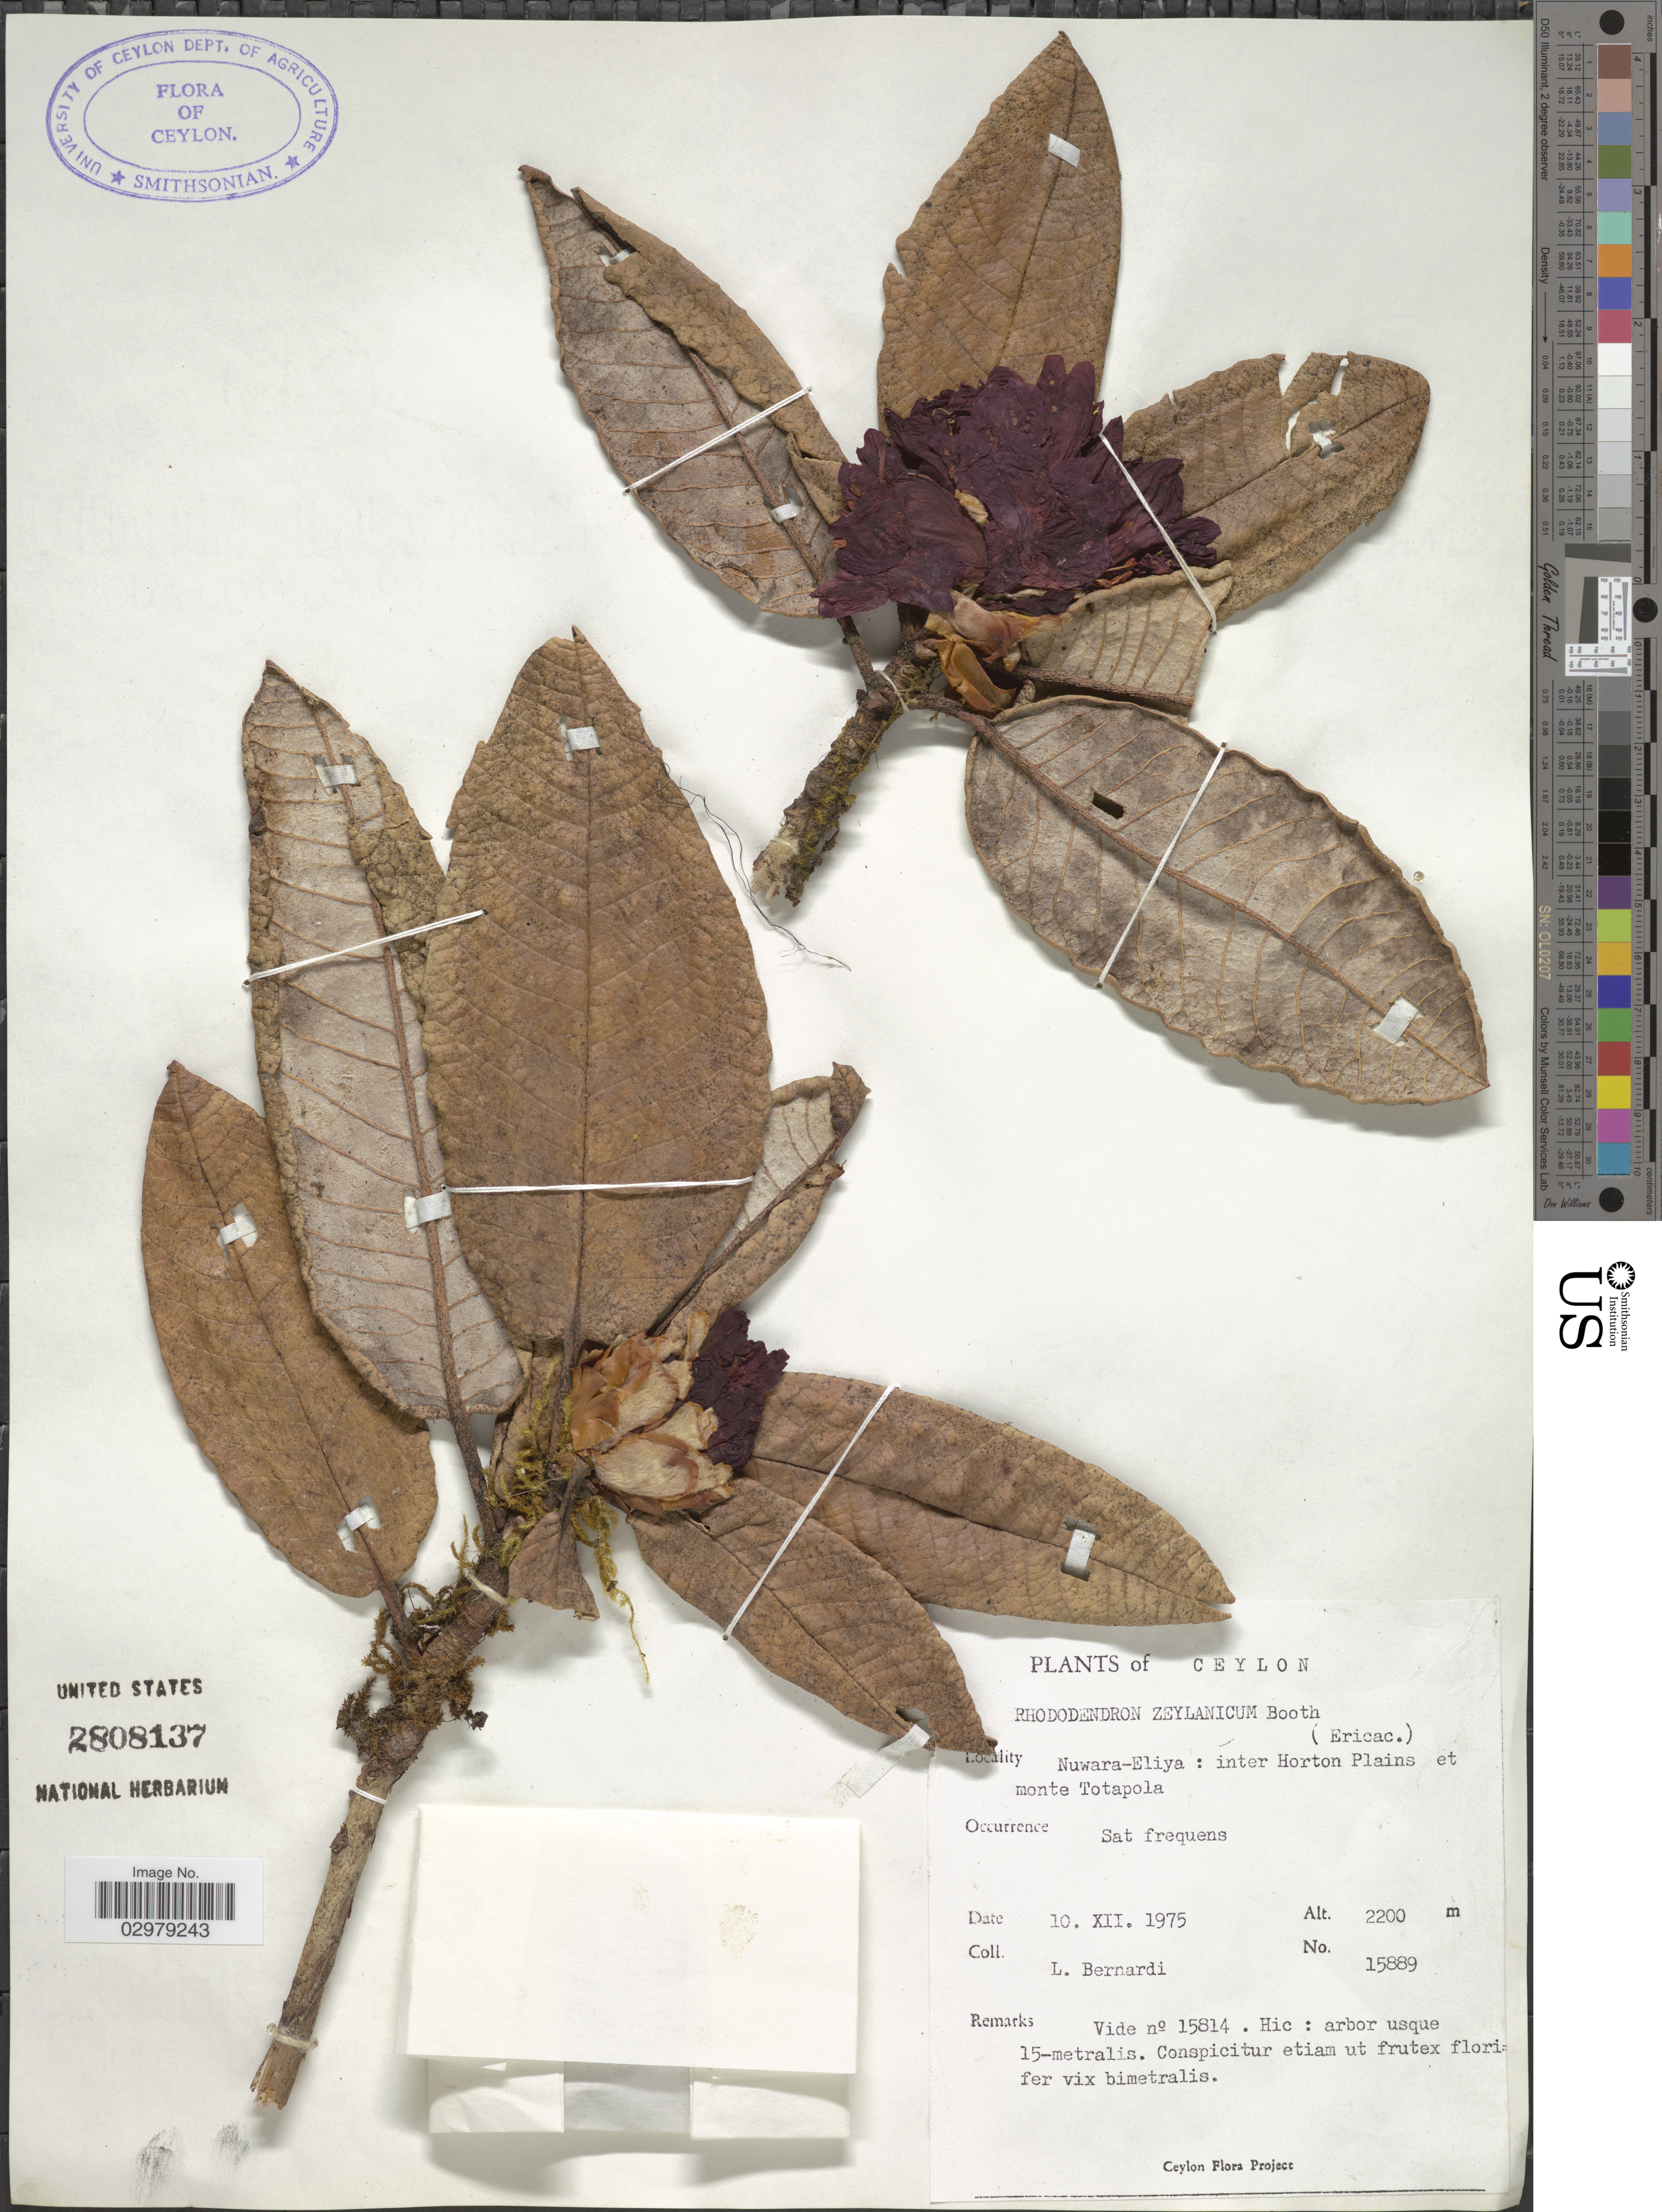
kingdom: Plantae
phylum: Tracheophyta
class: Magnoliopsida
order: Ericales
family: Ericaceae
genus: Rhododendron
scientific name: Rhododendron zeylanicum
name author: Booth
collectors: L. Bernardi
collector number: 15889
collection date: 1975-12-10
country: Sri Lanka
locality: Ceylon. Nuwara-Eliya: inter Horton Plains et Monte Totapola.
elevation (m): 2200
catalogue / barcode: US 2808137